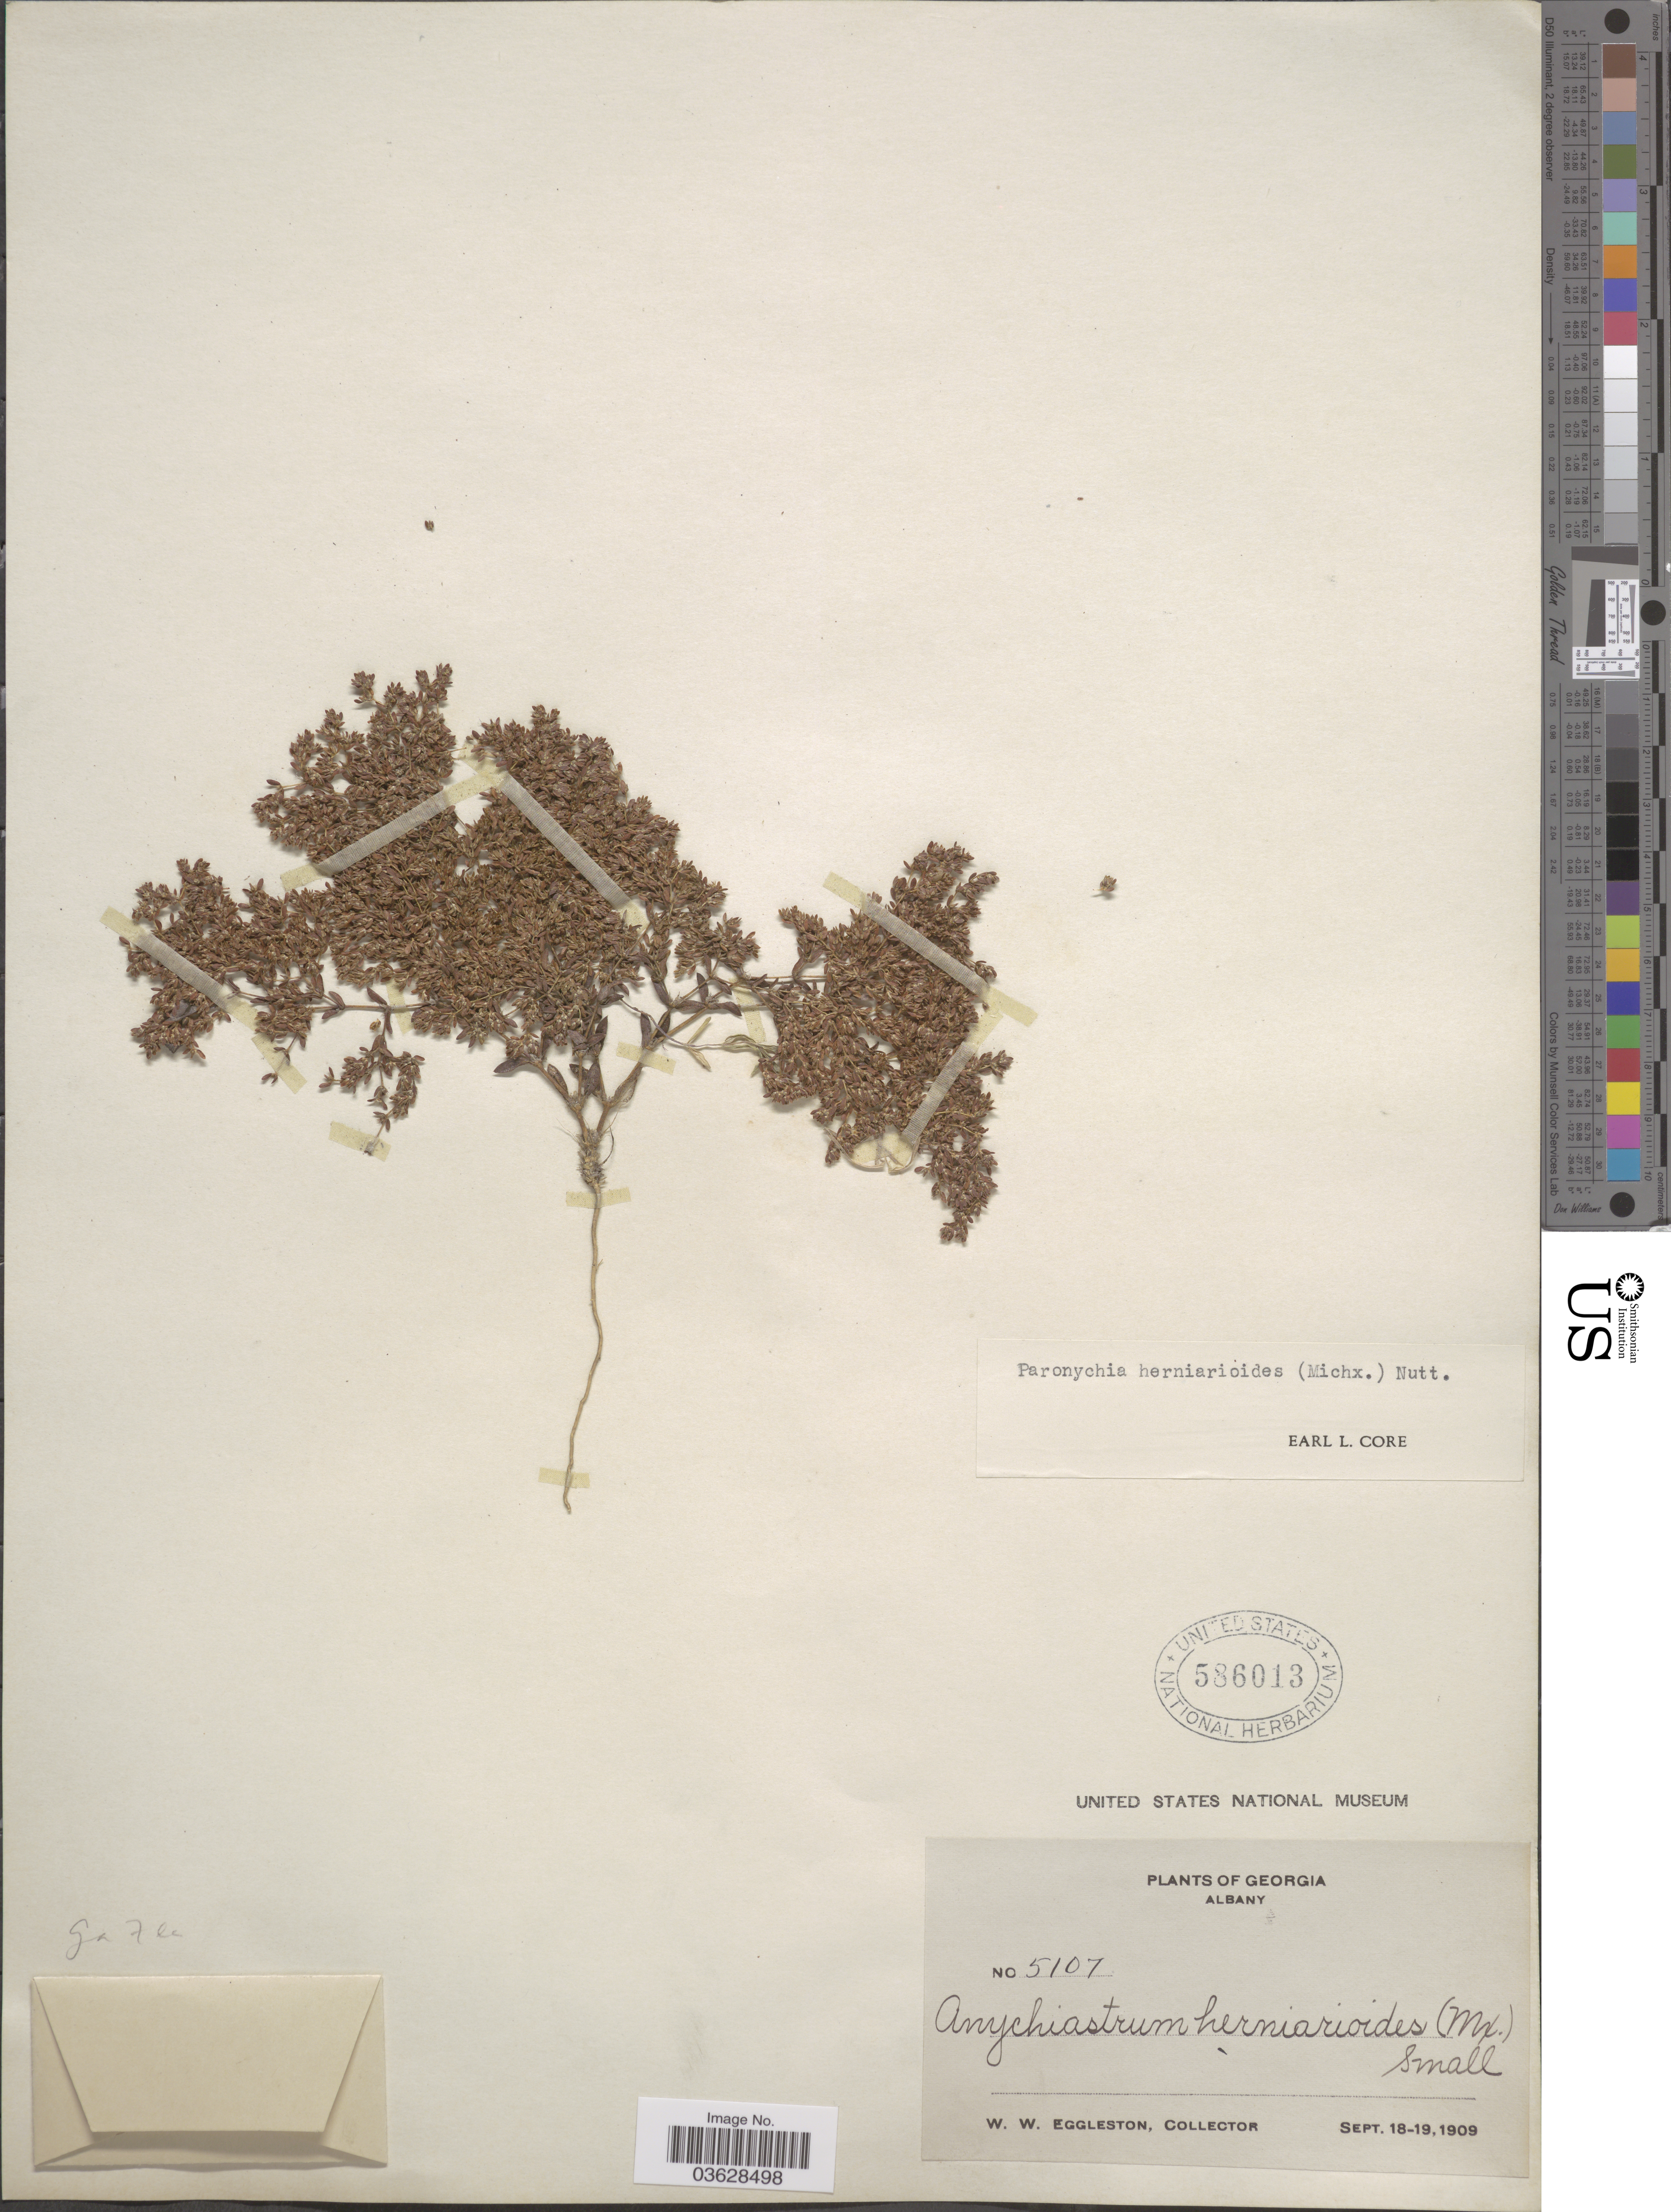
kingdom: Plantae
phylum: Tracheophyta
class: Magnoliopsida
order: Caryophyllales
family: Caryophyllaceae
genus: Paronychia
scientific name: Paronychia herniarioides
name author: (Michx.) Nutt.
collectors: W. W. Eggleston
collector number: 5107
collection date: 1909-09-18/1909-09-19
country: United States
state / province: Georgia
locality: Albany.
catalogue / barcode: US 586013